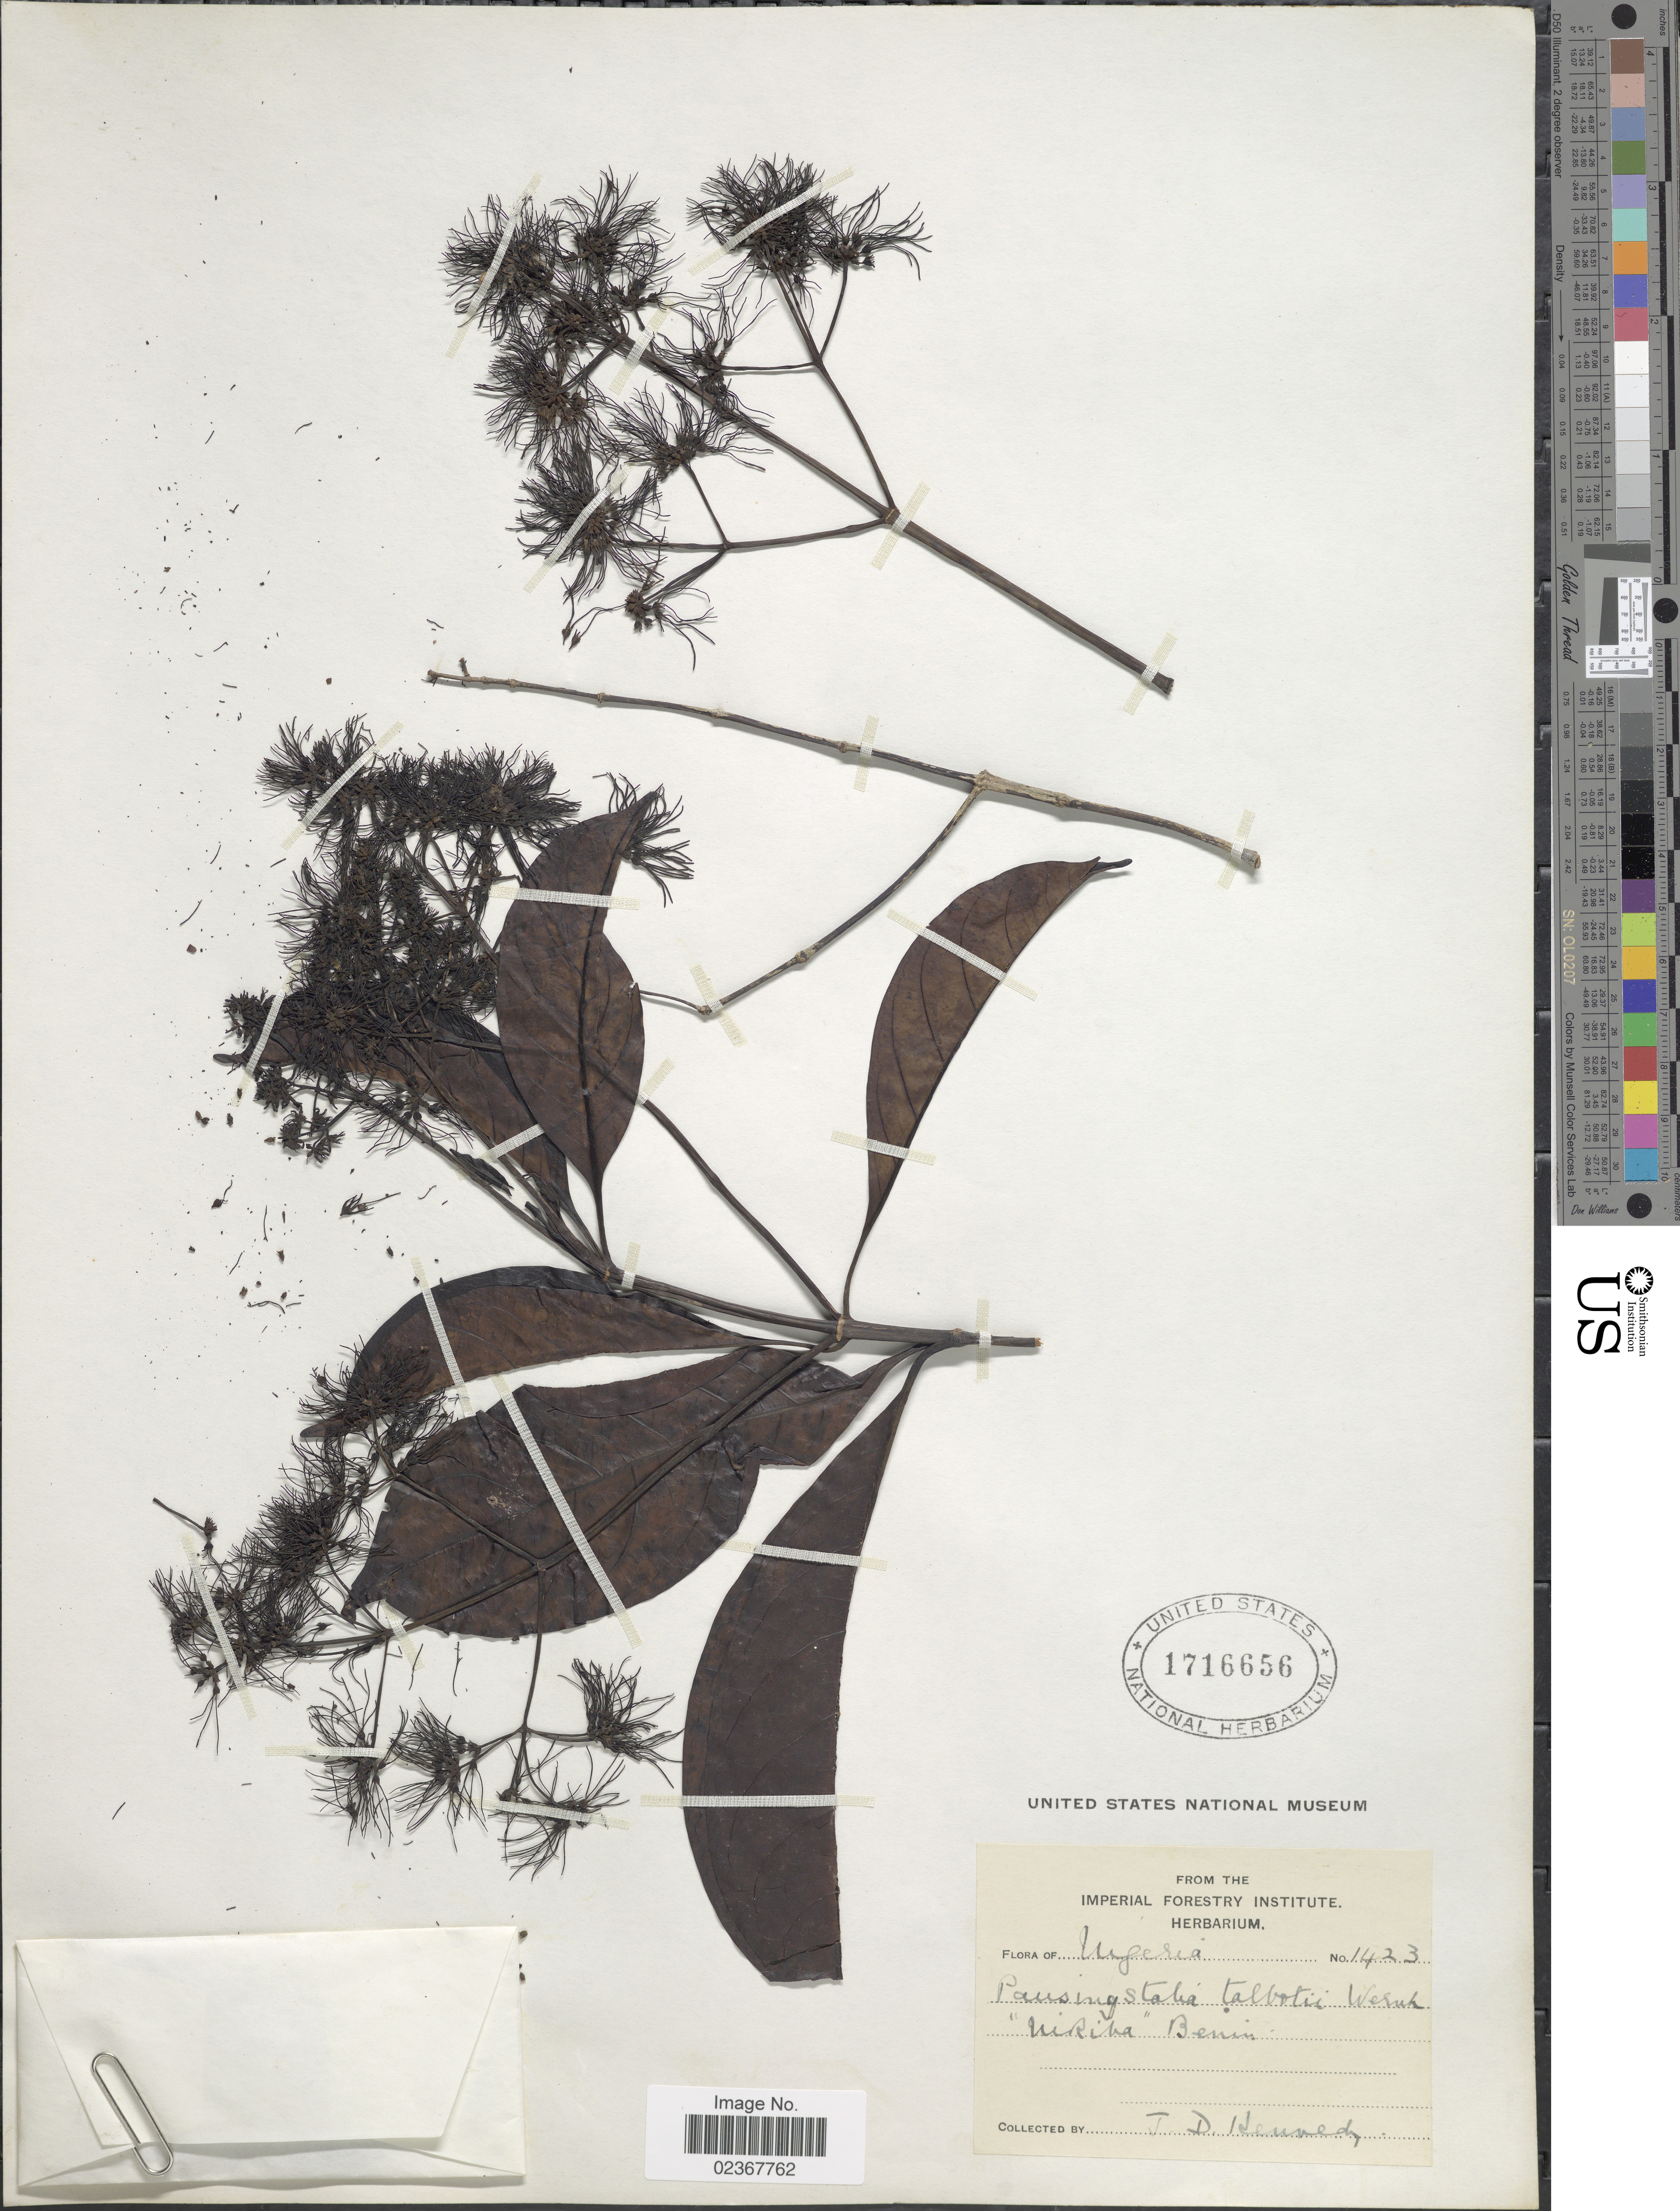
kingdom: Plantae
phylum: Tracheophyta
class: Magnoliopsida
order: Gentianales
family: Rubiaceae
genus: Pausinystalia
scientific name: Pausinystalia talbotii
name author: Wernham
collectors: J. D. Kennedy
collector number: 1423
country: Benin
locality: Niriba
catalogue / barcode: US 1716656